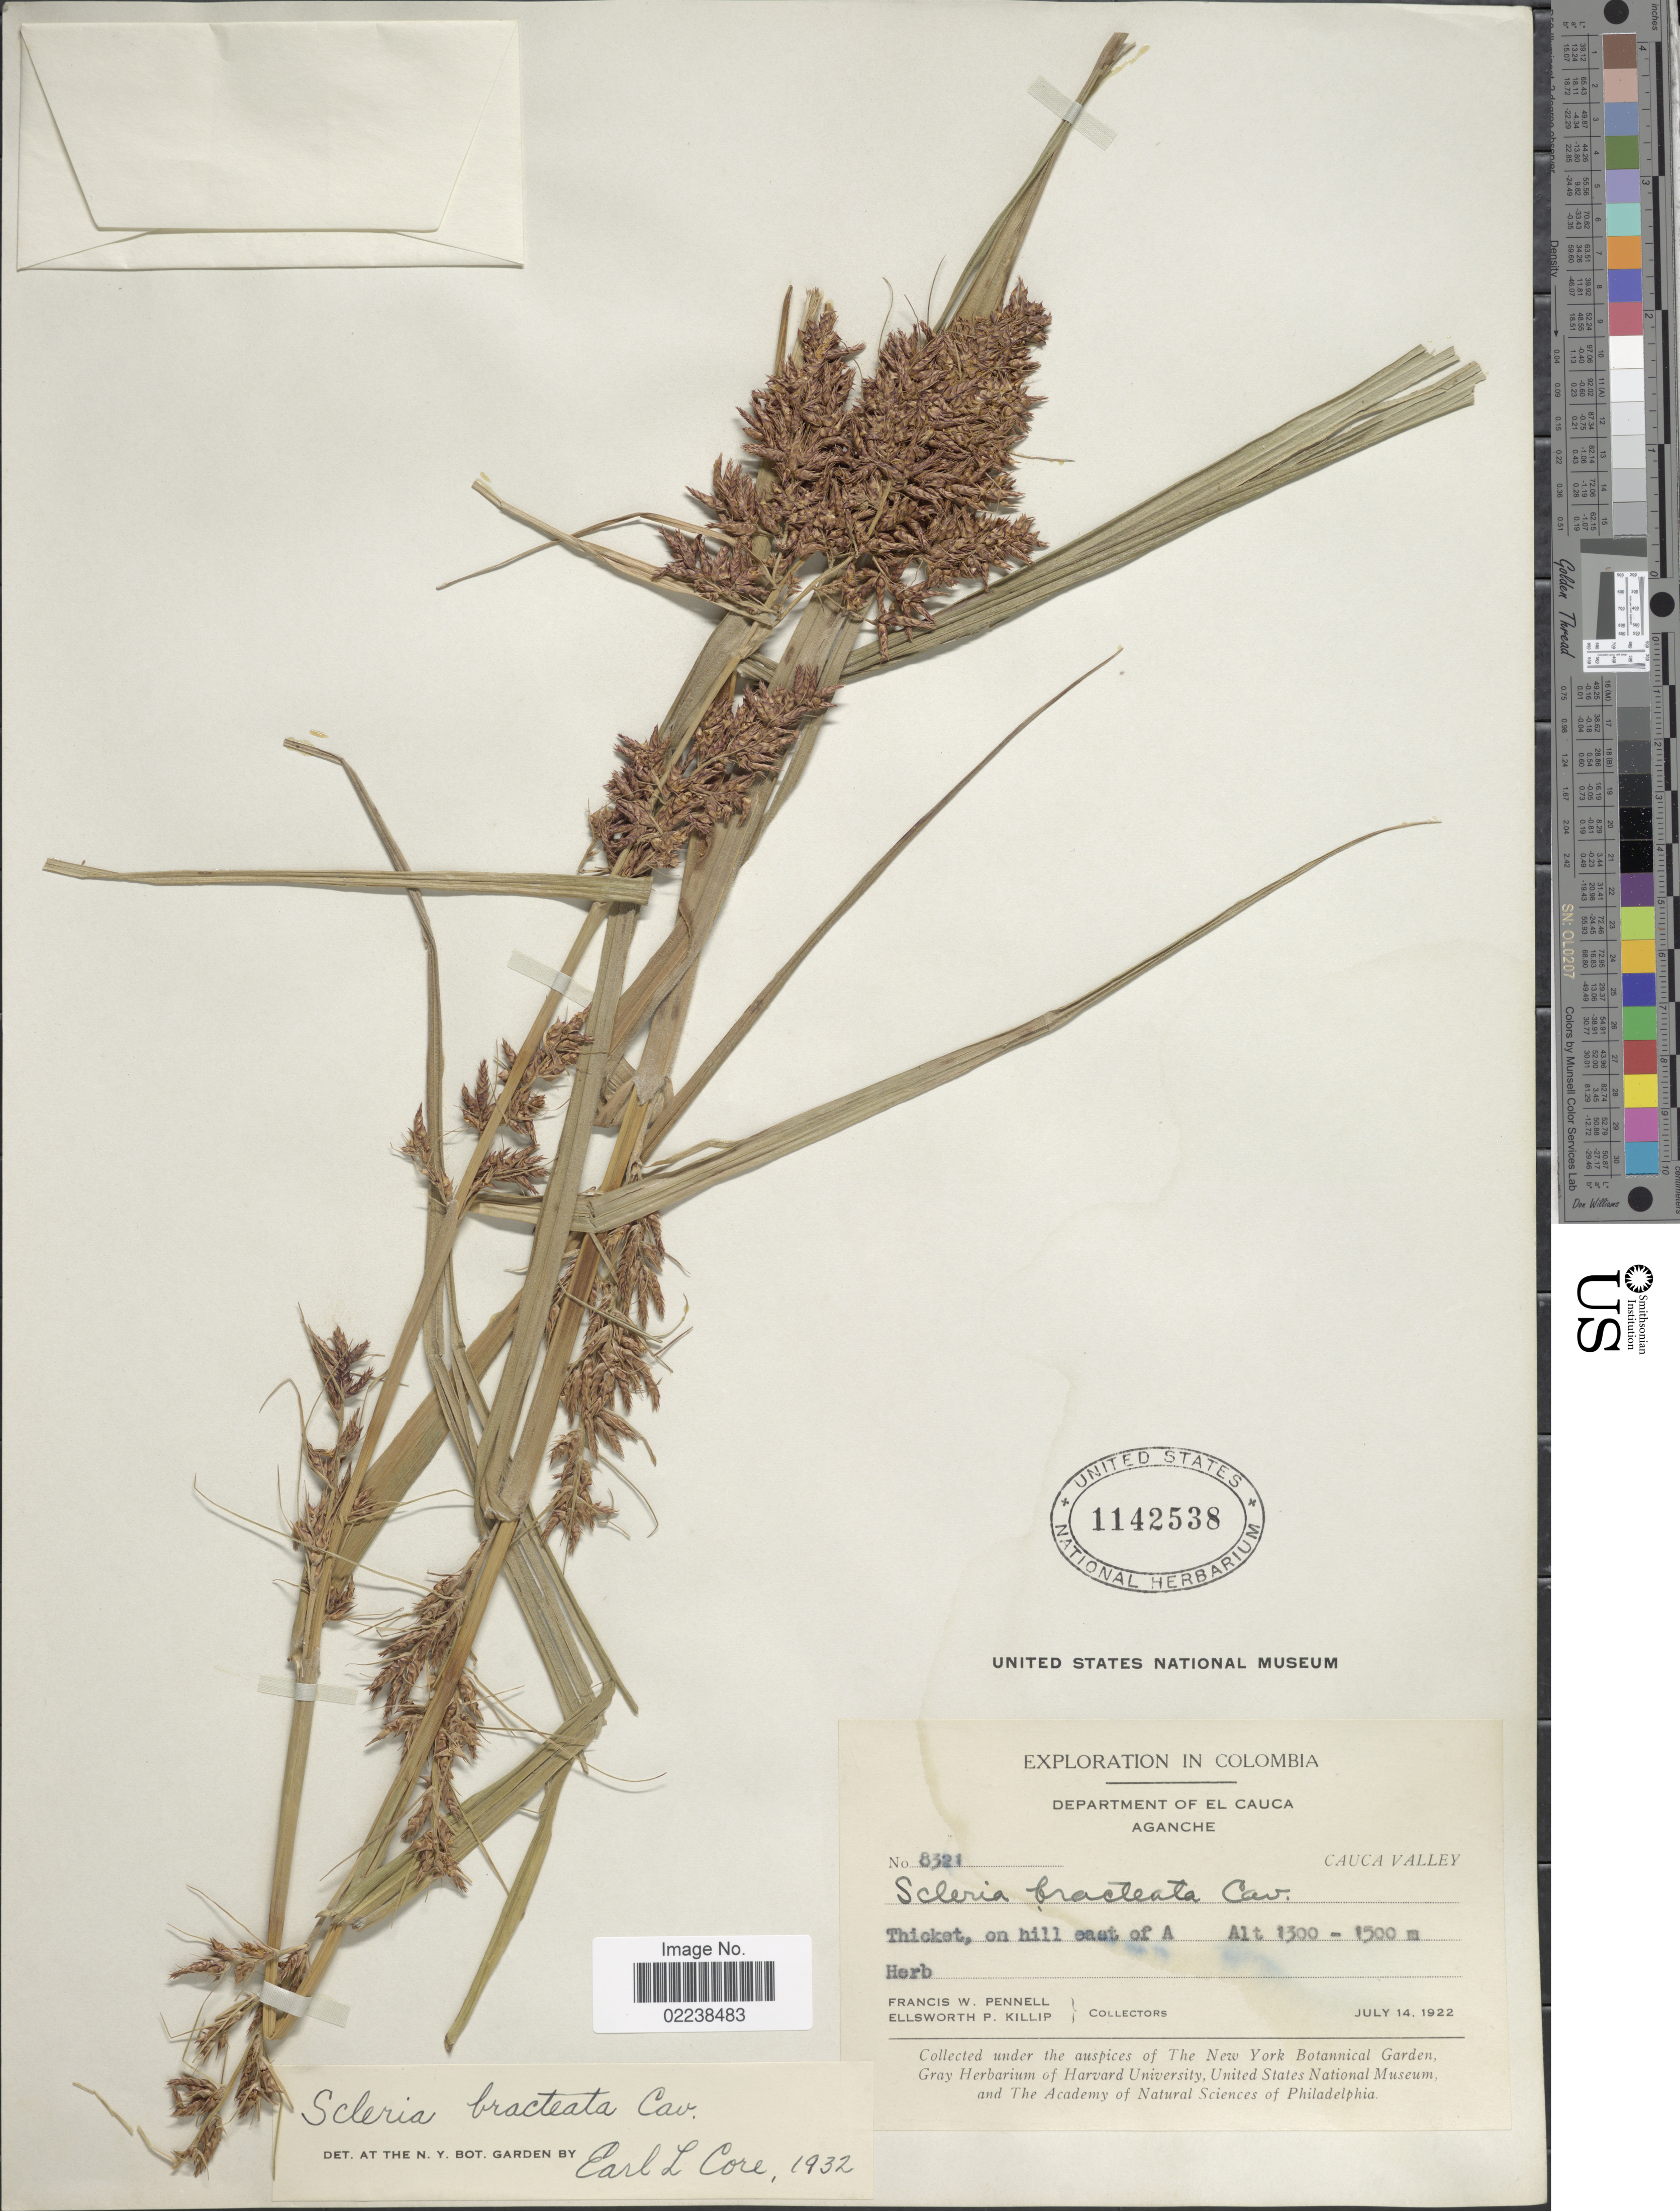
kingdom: Plantae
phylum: Tracheophyta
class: Liliopsida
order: Poales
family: Cyperaceae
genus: Scleria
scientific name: Scleria bracteata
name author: Cav.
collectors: F. W. Pennell & E. P. Killip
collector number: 8321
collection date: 1922-07-14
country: Colombia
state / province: Cauca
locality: Department of El Cauca, Cauca Valley, Thicket, on hill east of A.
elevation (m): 1300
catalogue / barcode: US 1142538